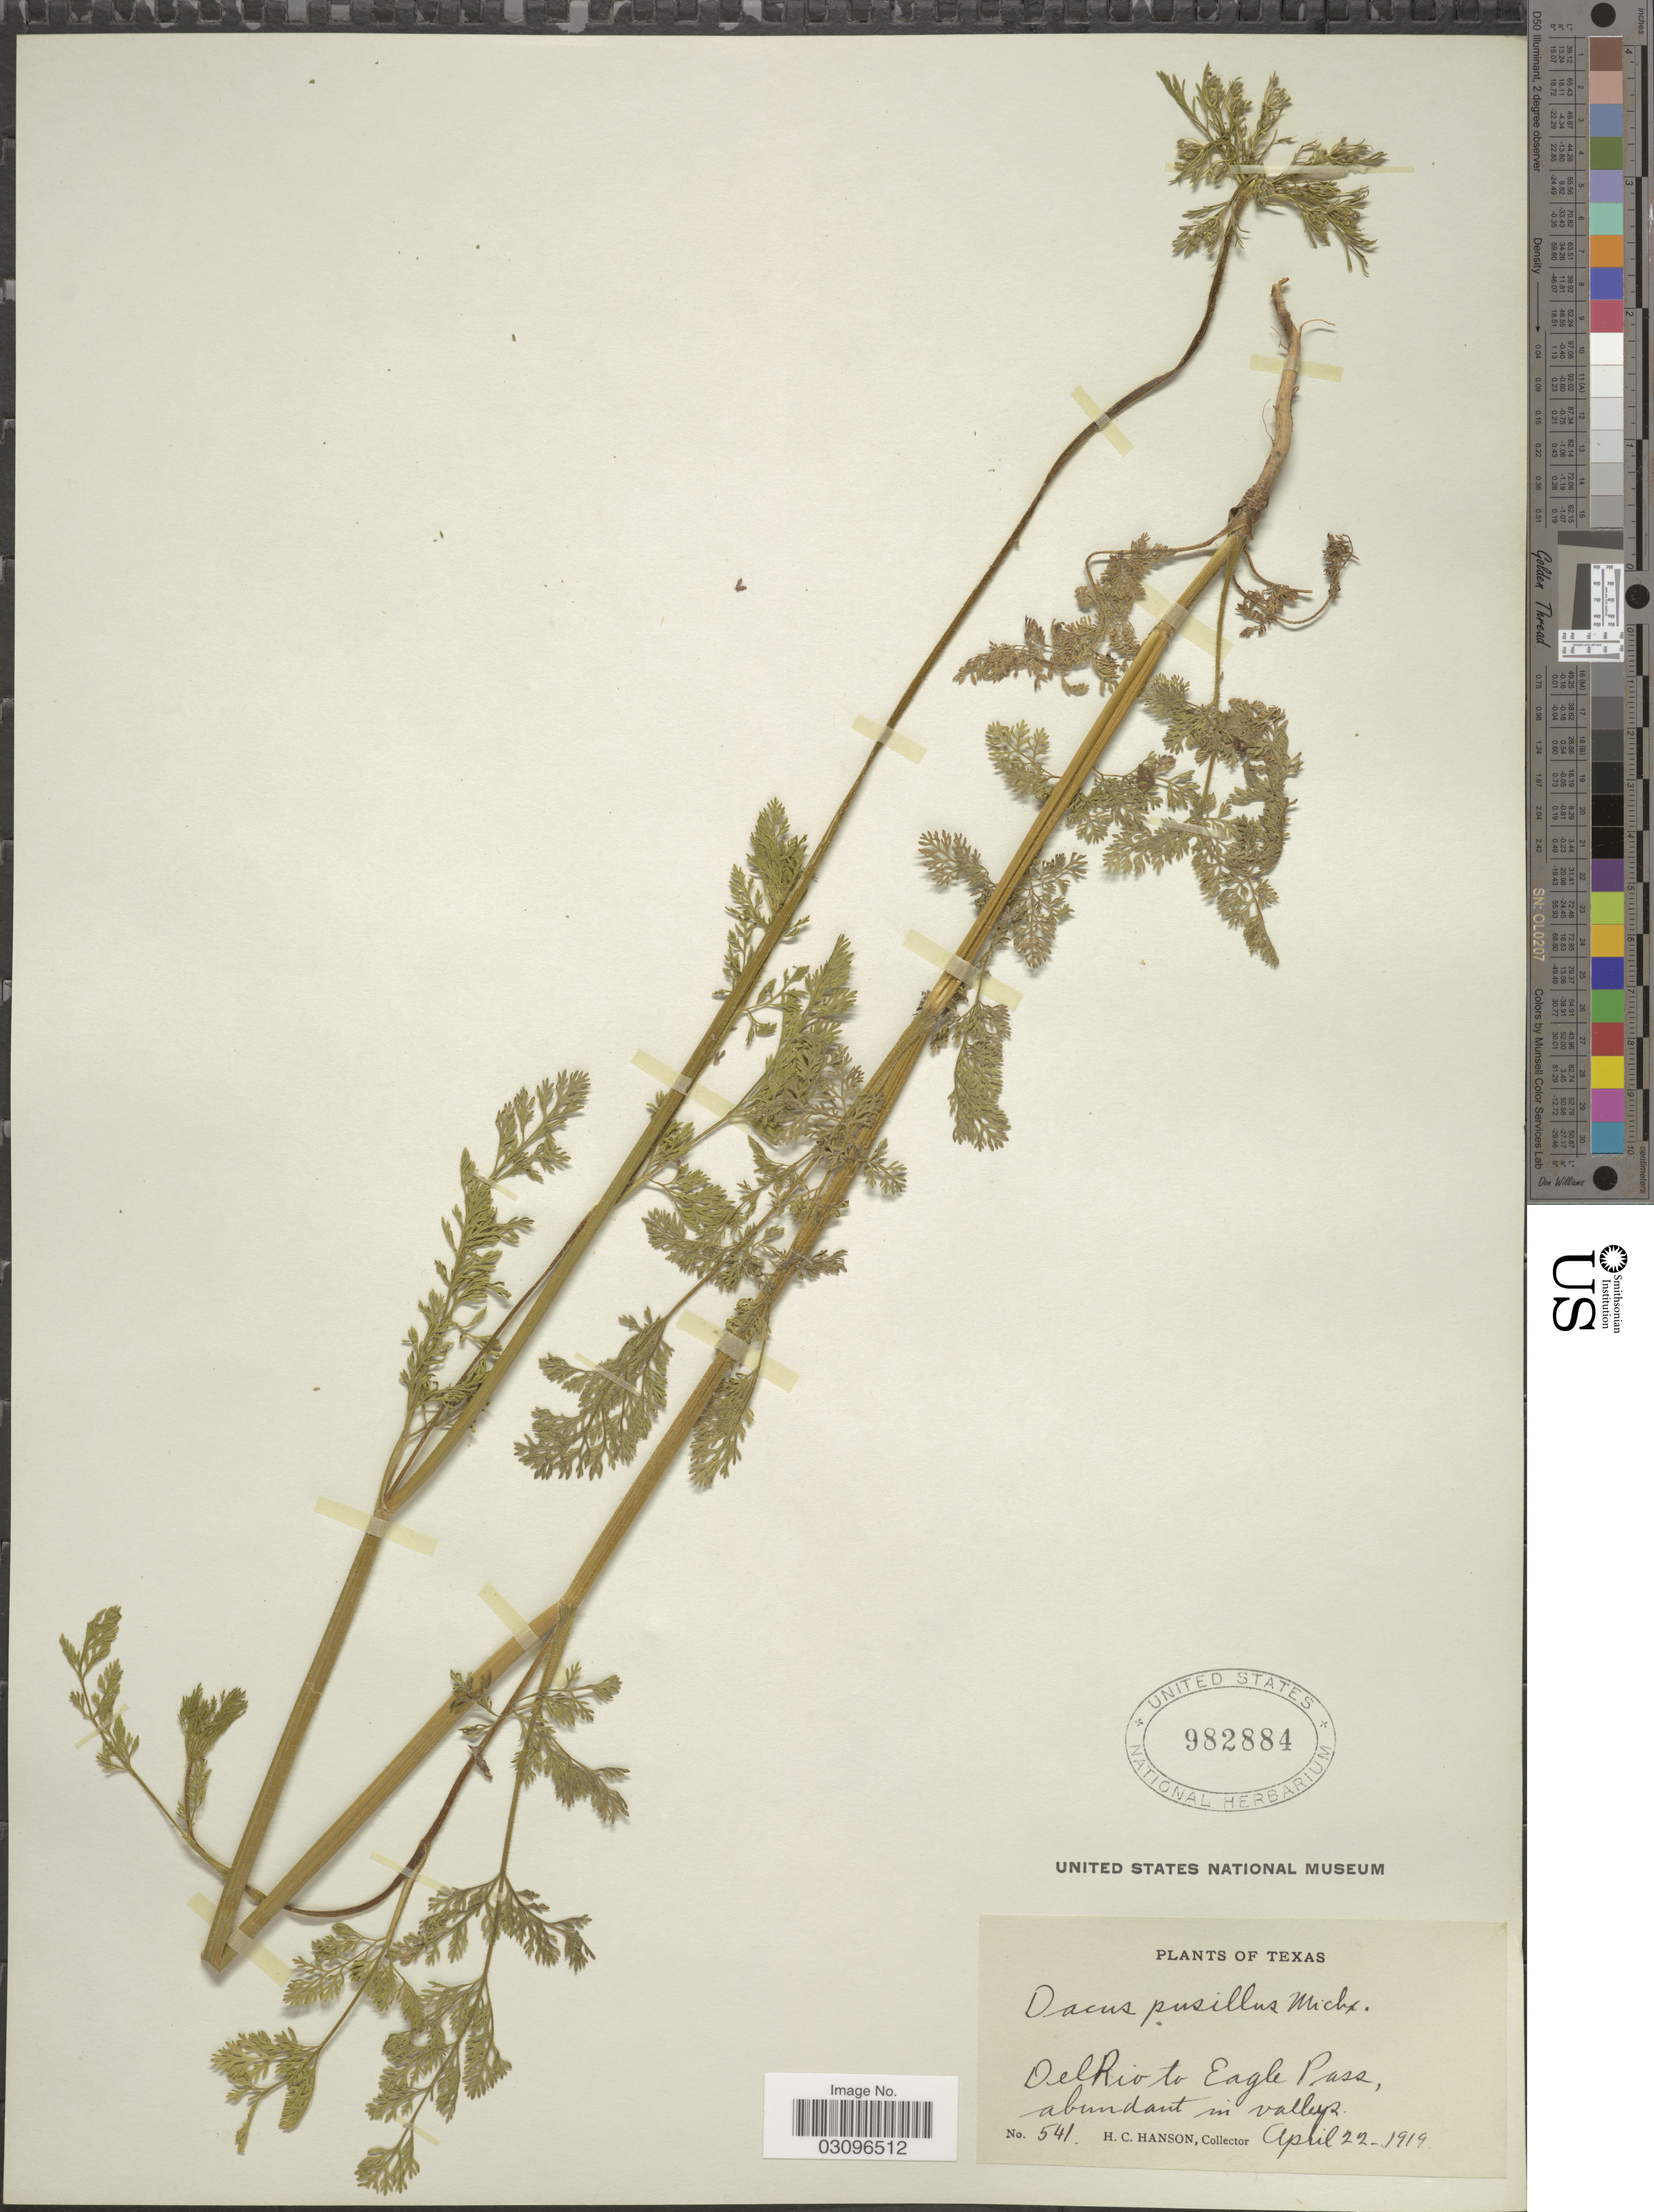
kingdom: Plantae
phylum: Tracheophyta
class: Magnoliopsida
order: Apiales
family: Apiaceae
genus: Daucus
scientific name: Daucus pusillus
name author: Michx.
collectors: H. Hanson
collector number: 541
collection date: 1919-04-22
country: United States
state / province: Texas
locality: Del Rio to Eagle Pass, abundant in valleys.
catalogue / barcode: US 982884